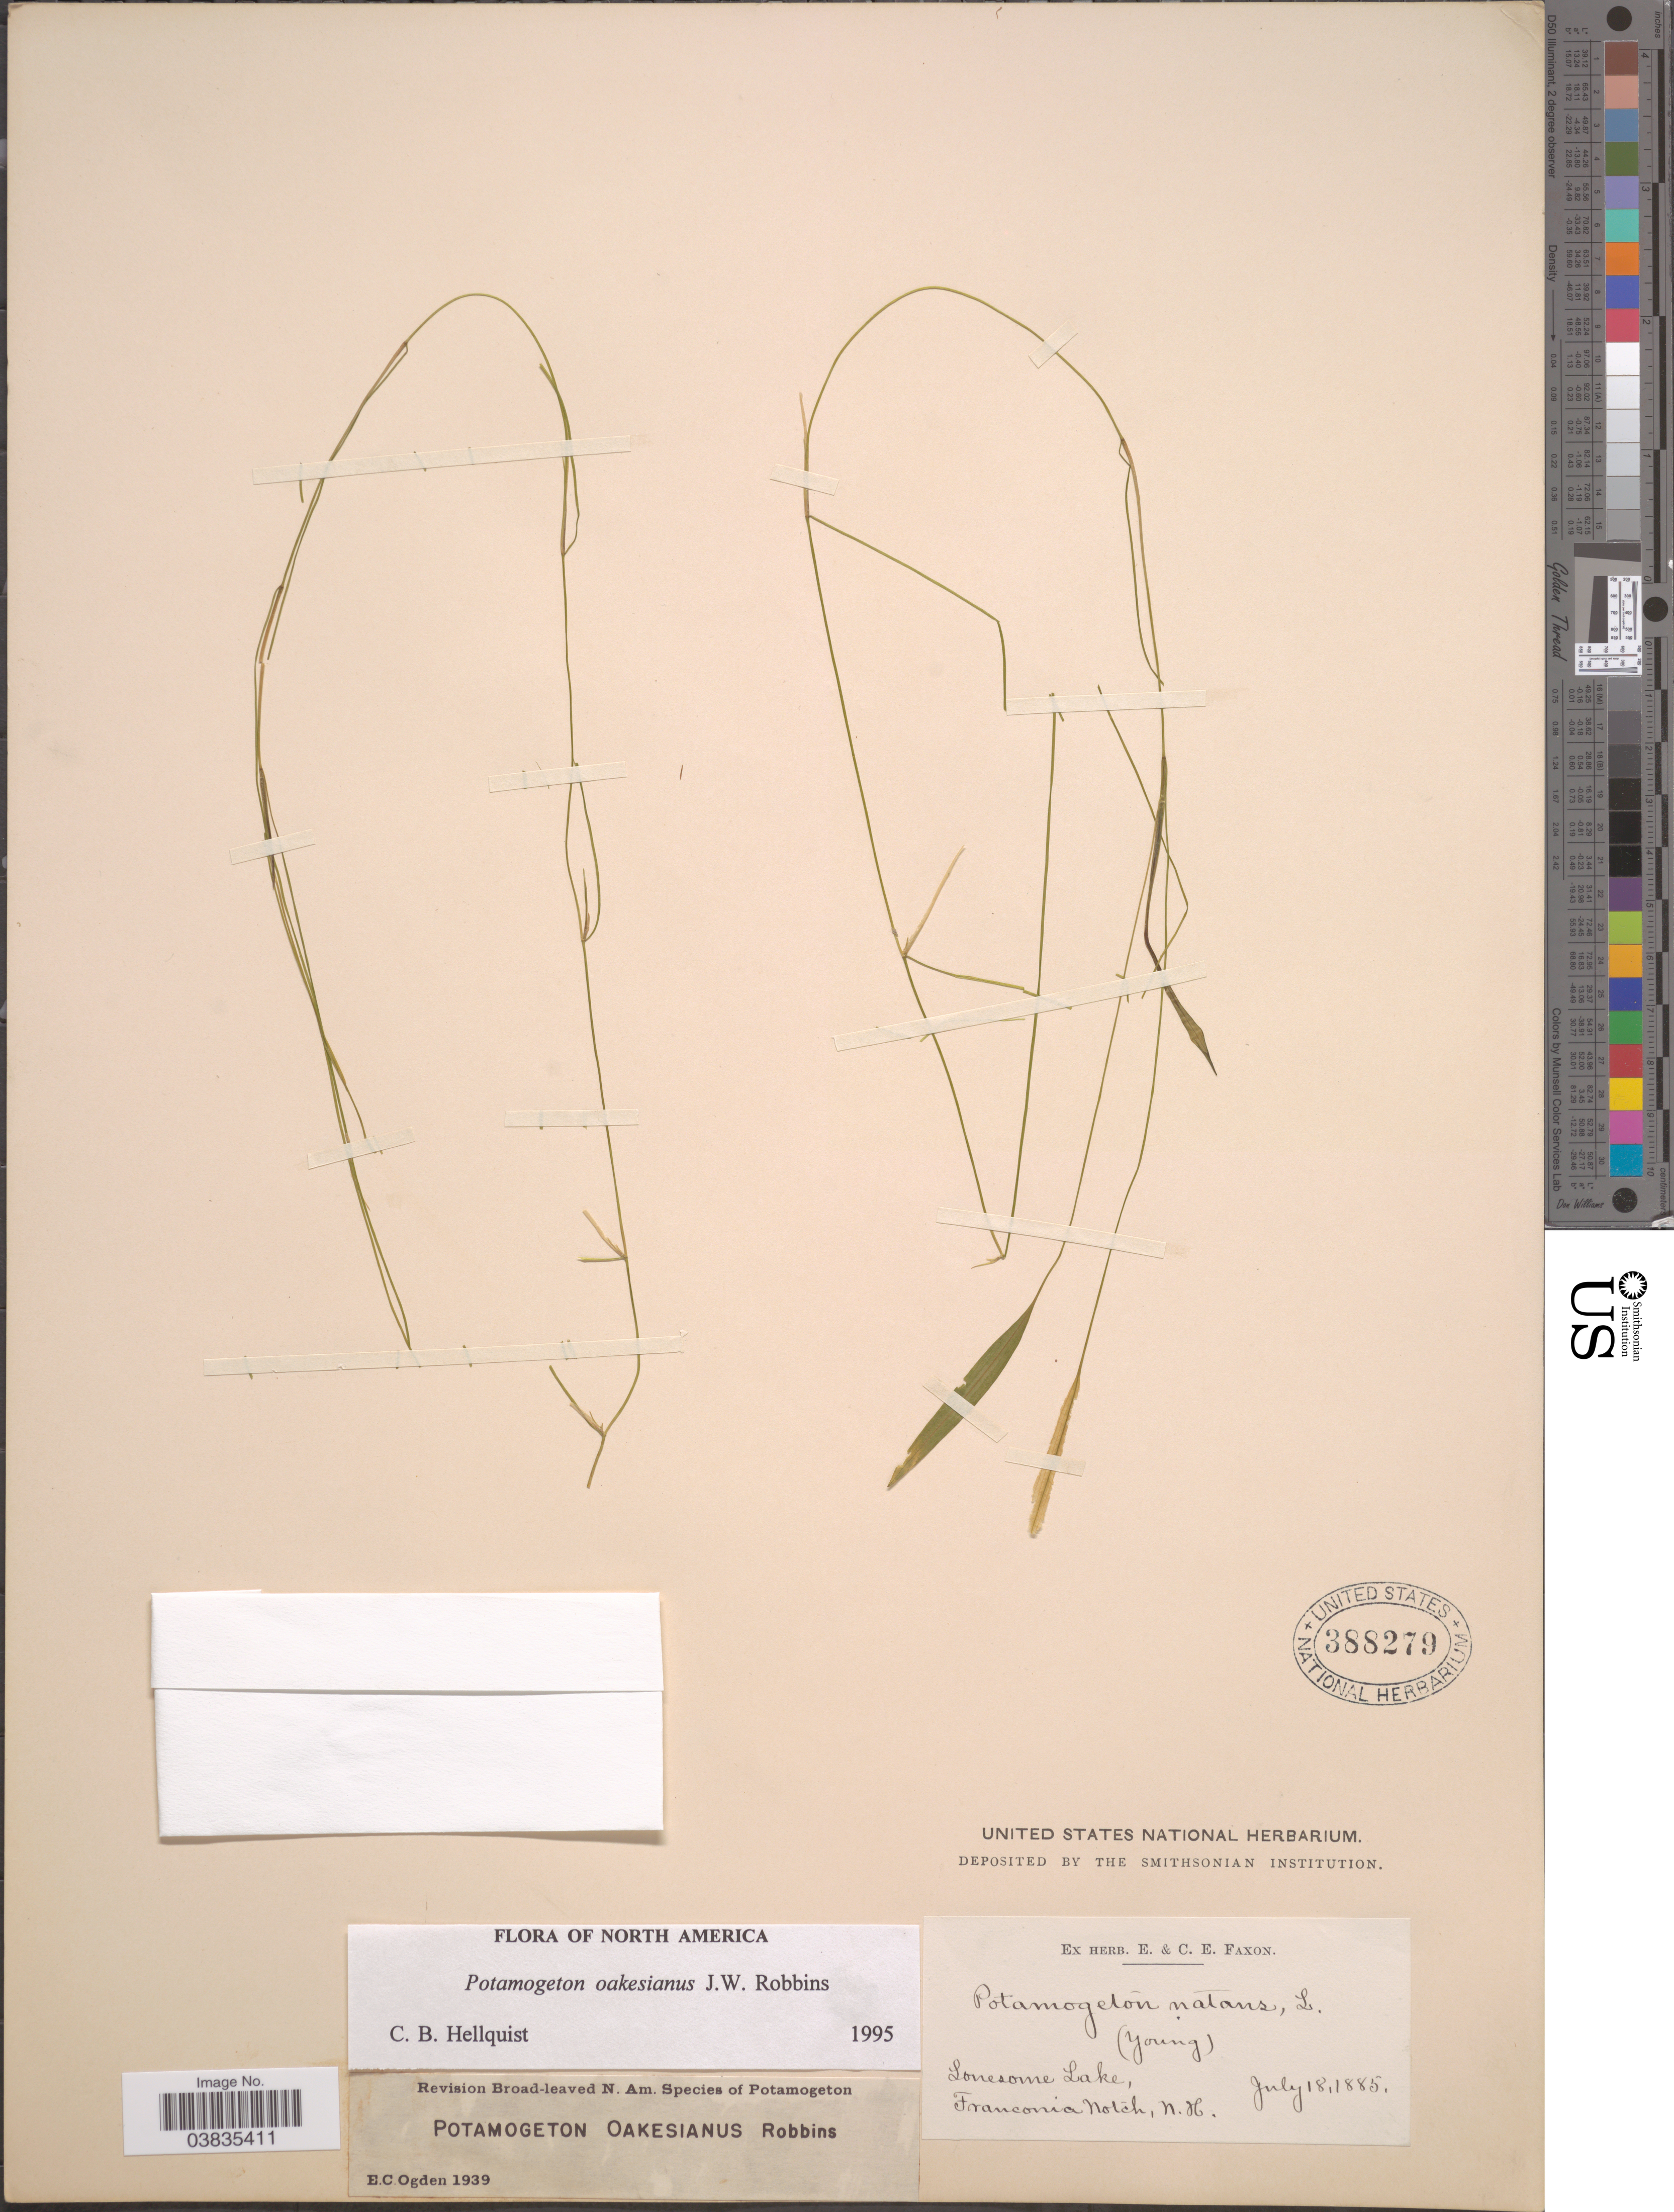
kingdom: Plantae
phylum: Tracheophyta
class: Liliopsida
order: Alismatales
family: Potamogetonaceae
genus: Potamogeton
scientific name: Potamogeton oakesianus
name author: J.W. Robbins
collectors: ex herb. E. & C.E. Faxon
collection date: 1885-07-18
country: United States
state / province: New Hampshire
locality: Lonesome Lake, Franconia Notch.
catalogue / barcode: US 388279